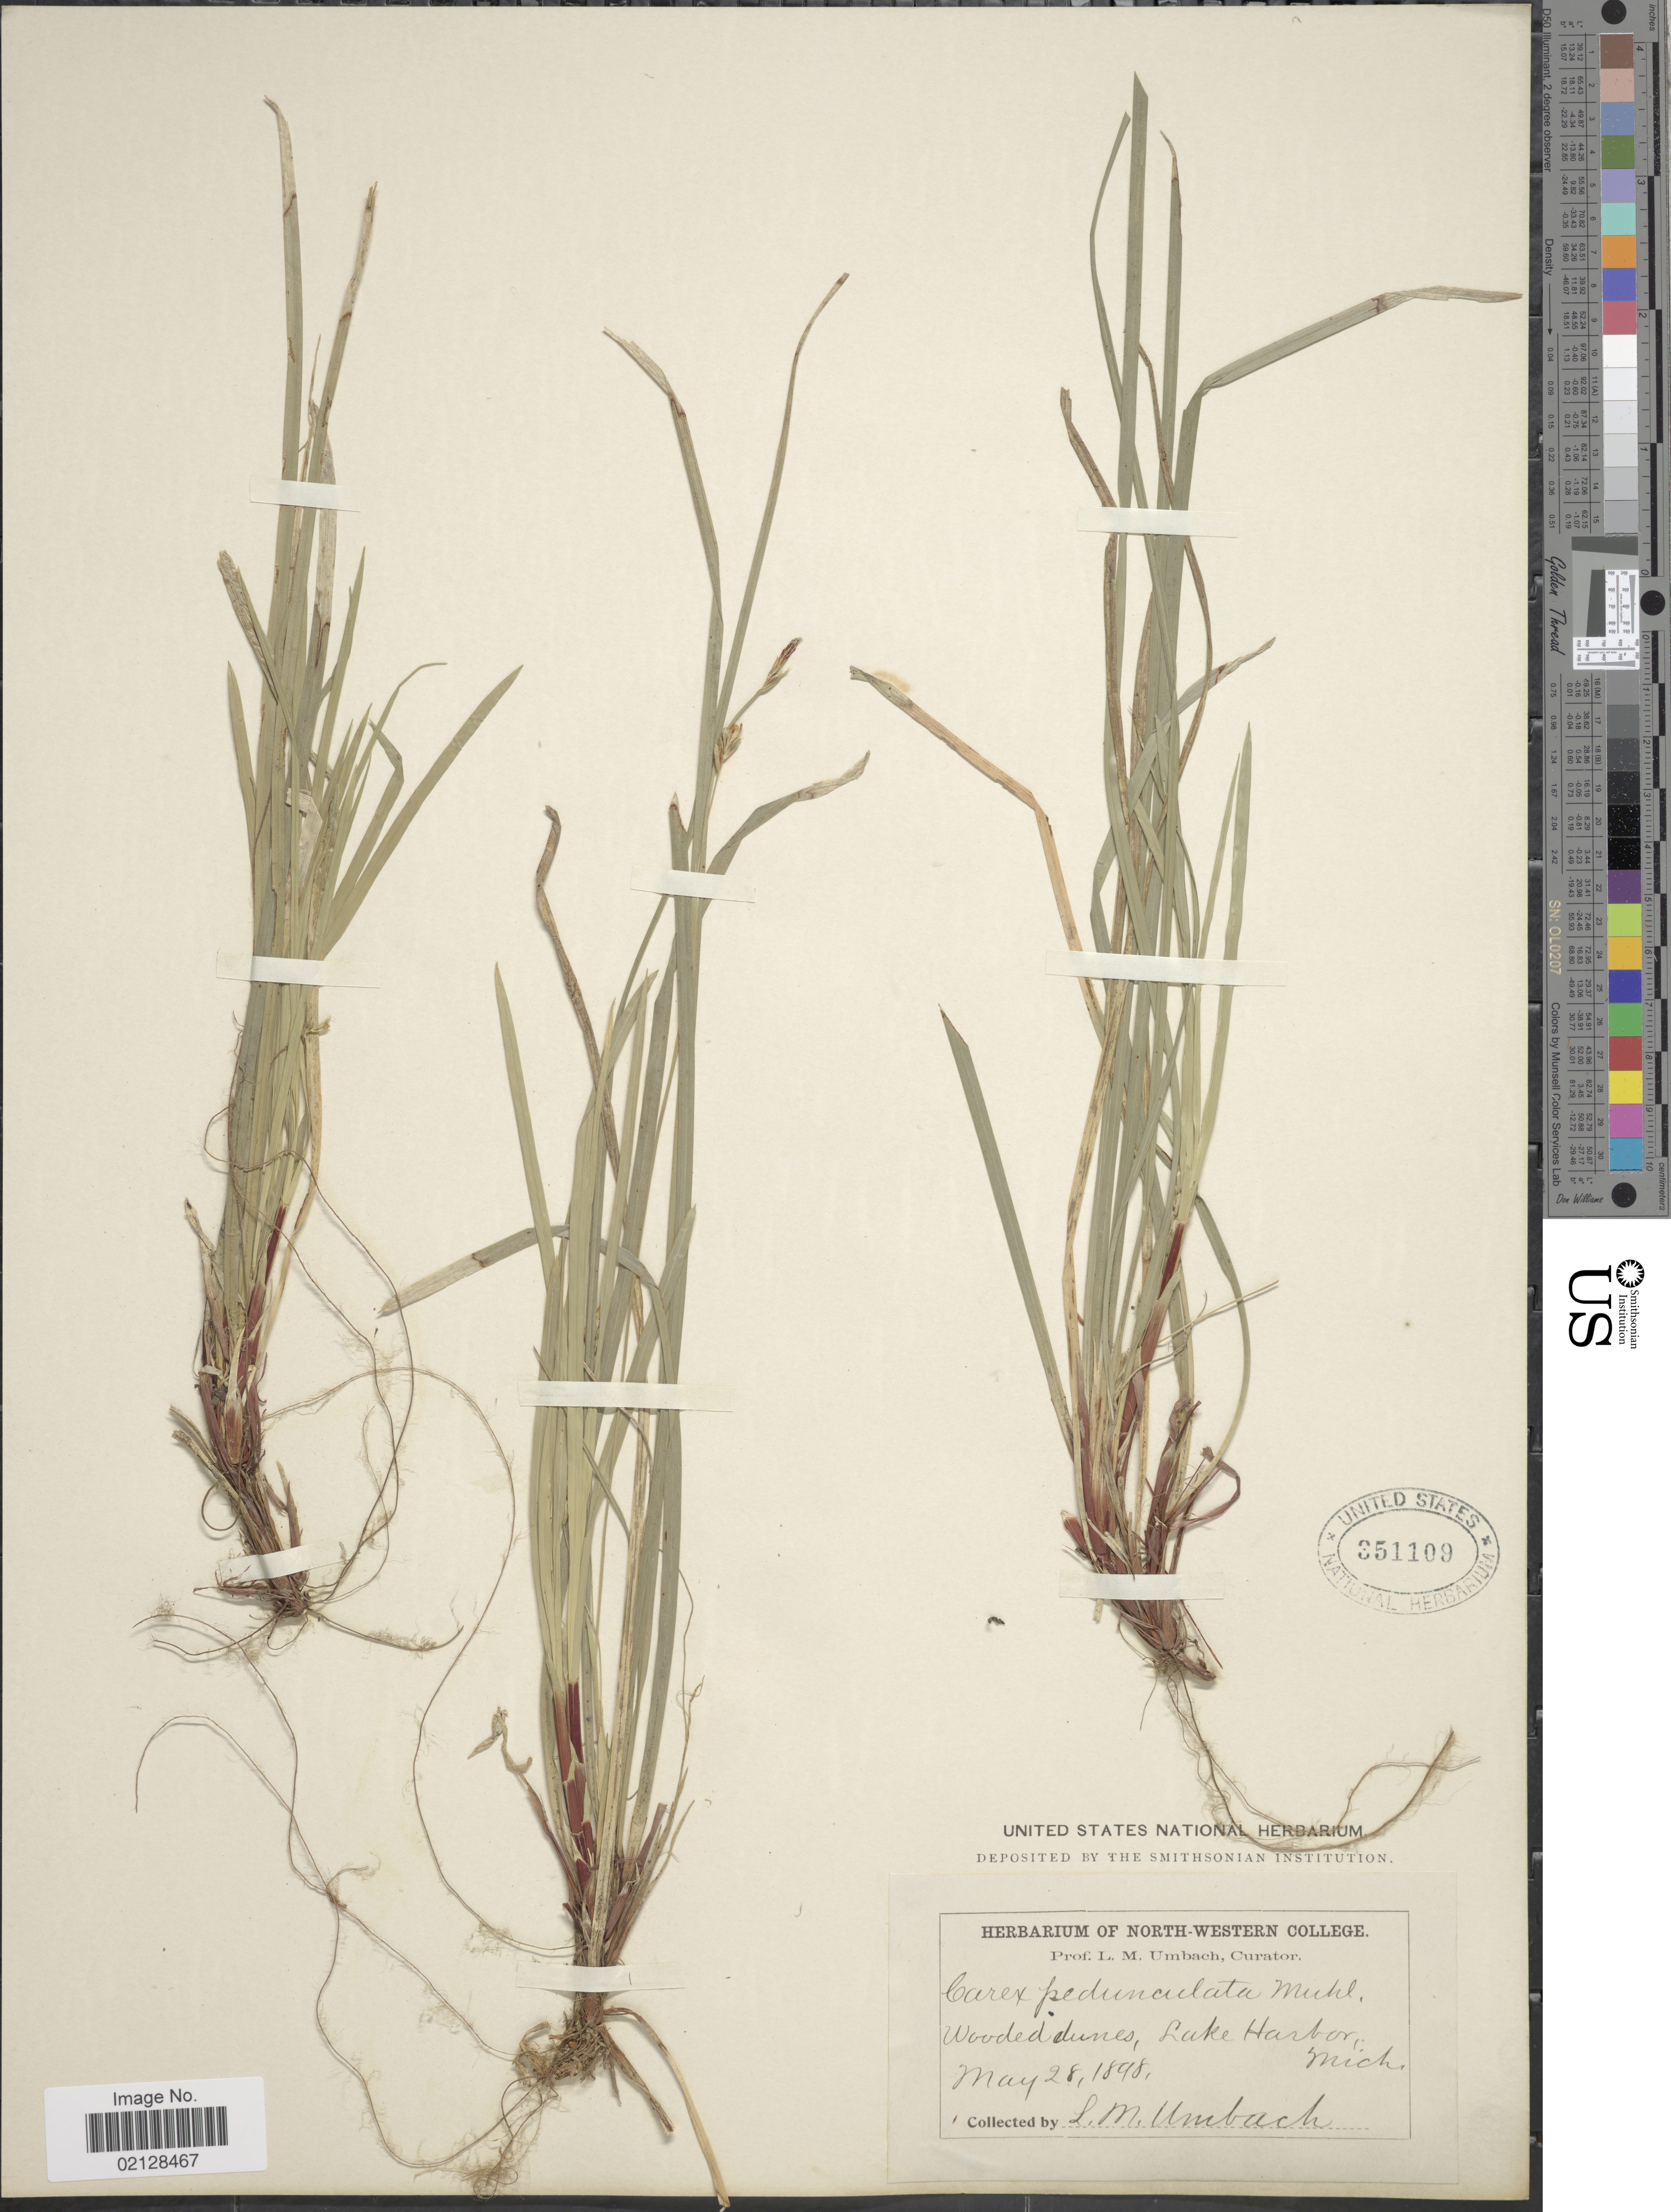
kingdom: Plantae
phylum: Tracheophyta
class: Liliopsida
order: Poales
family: Cyperaceae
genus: Carex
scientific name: Carex pedunculata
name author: Muhl. ex Willd.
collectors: L. M. Umbach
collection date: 1898-05-28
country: United States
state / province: Michigan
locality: Wooded dunes, Lake Harbor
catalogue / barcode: US 351109